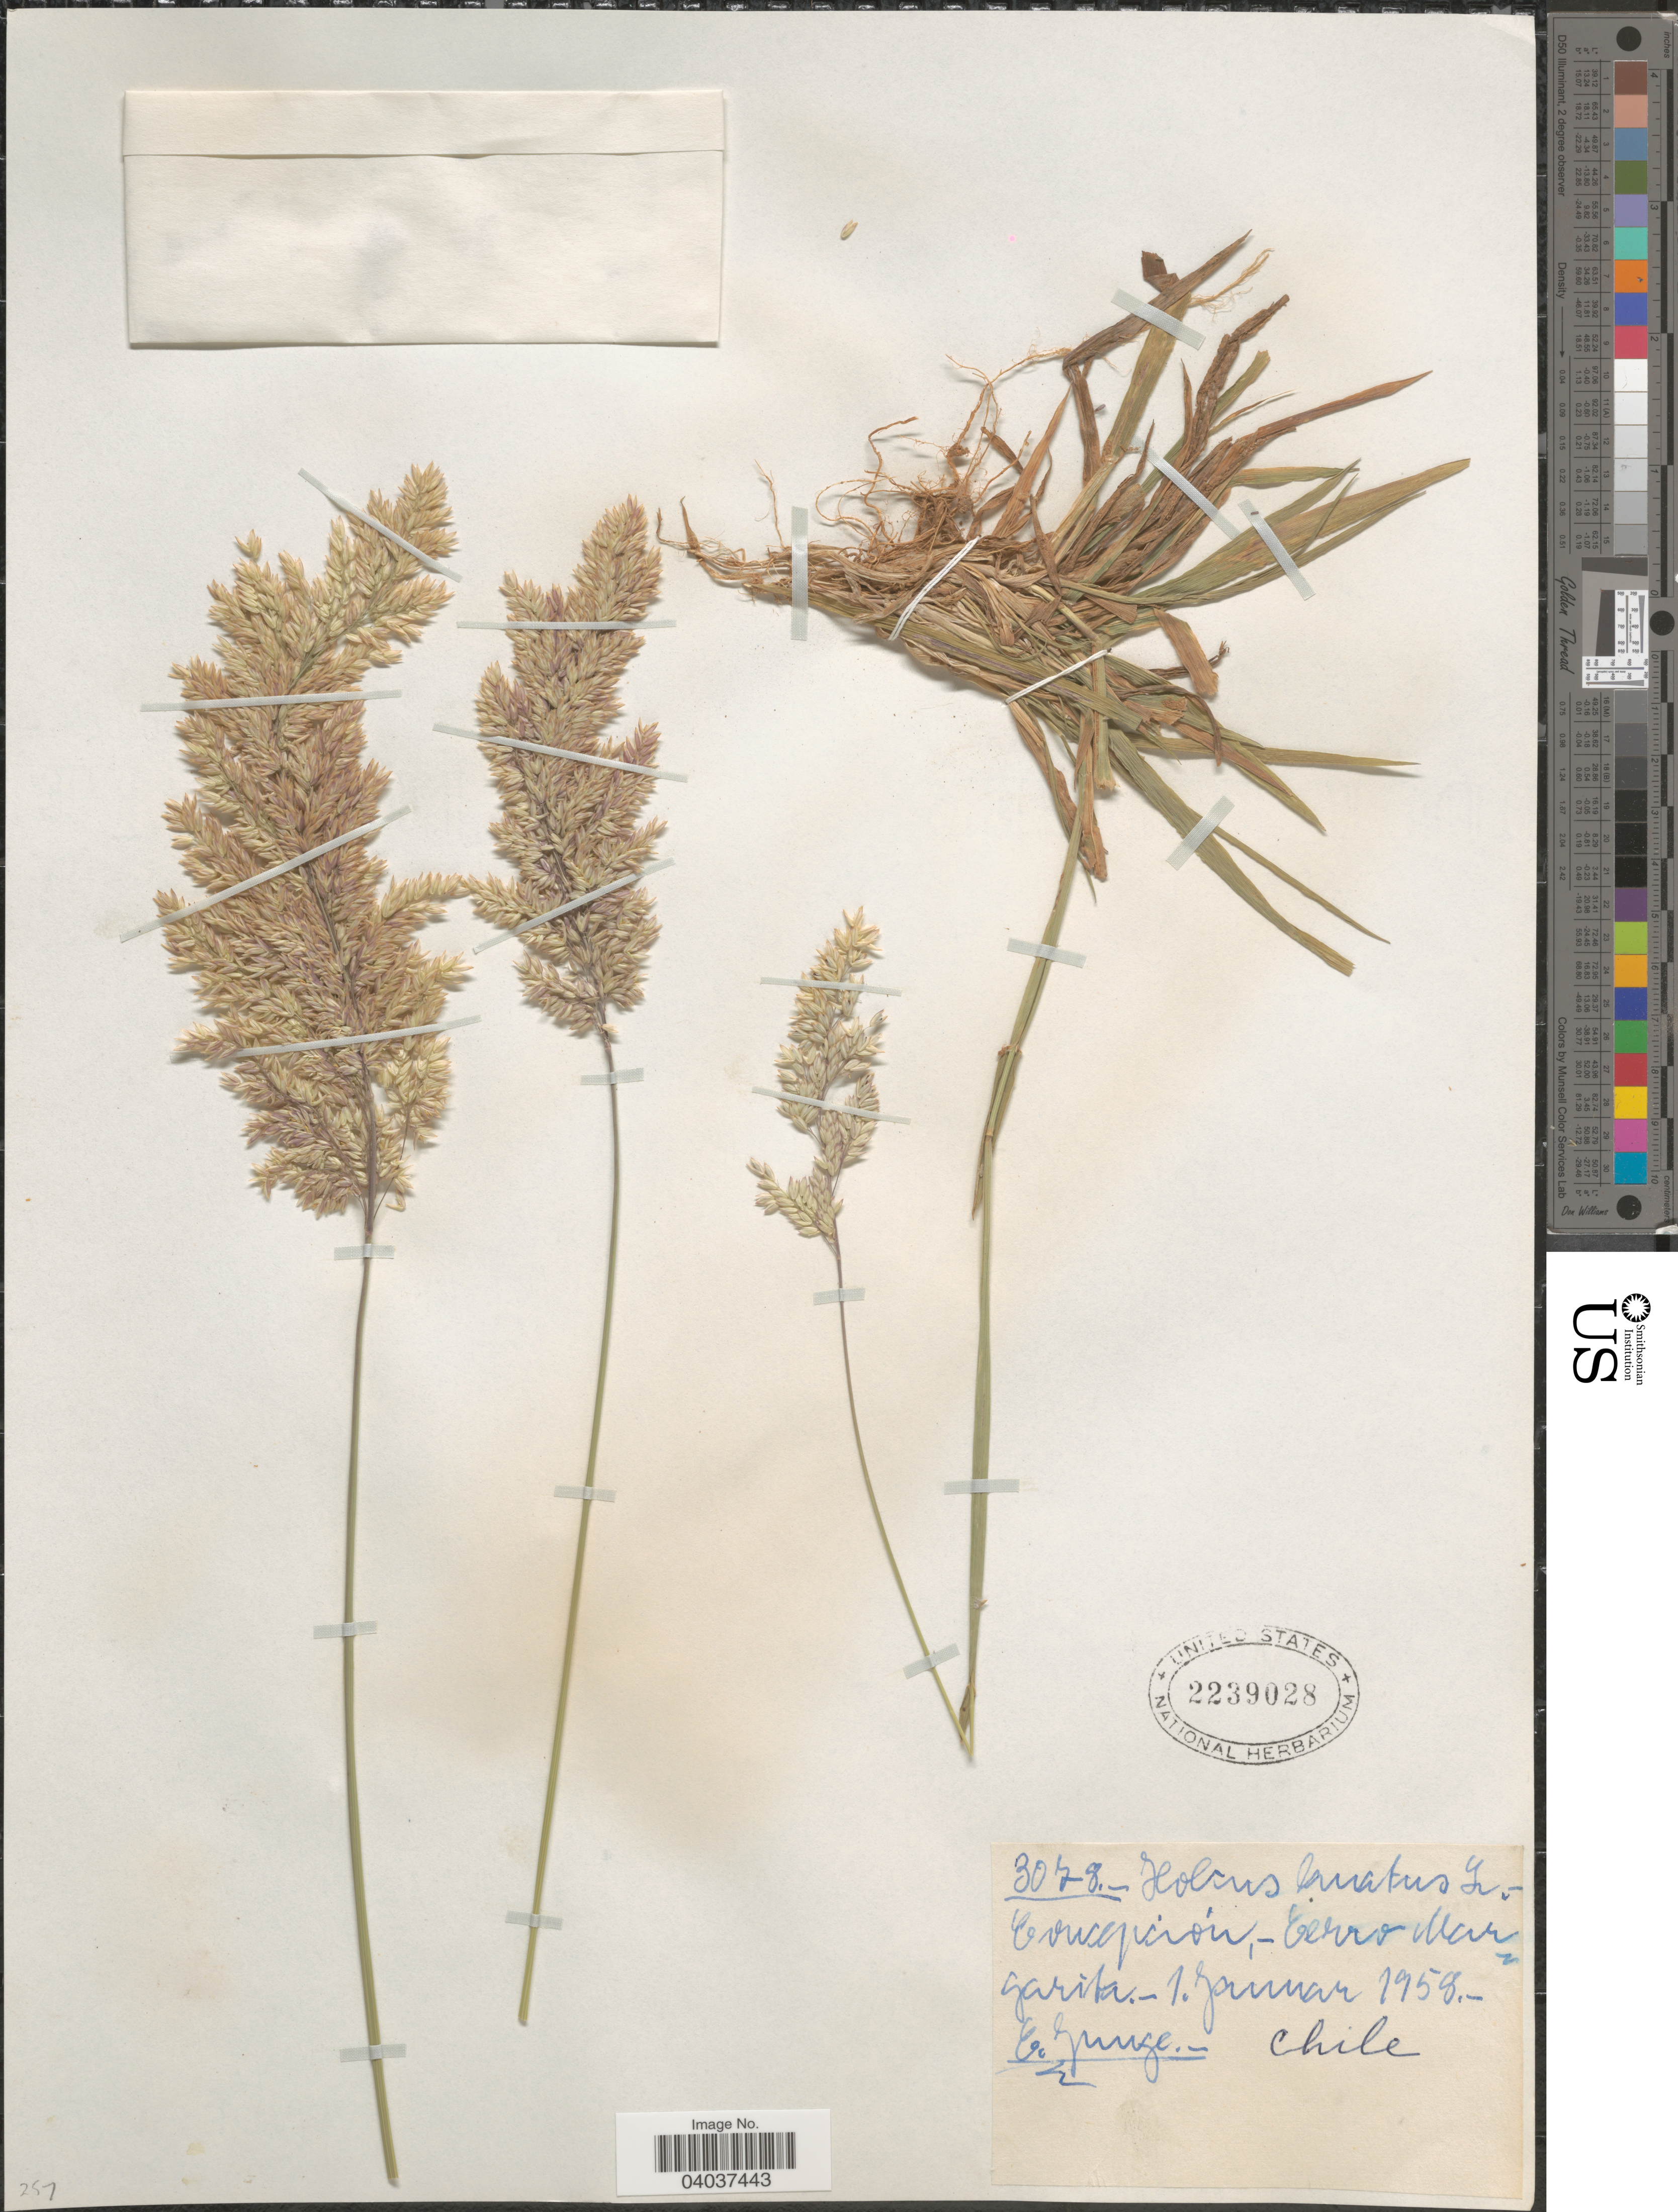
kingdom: Plantae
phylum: Tracheophyta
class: Liliopsida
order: Poales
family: Poaceae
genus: Holcus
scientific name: Holcus lanatus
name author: L.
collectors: E. Junge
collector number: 3028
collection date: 1958-01-01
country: Chile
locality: Cerro Margarita.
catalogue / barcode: US 2239028